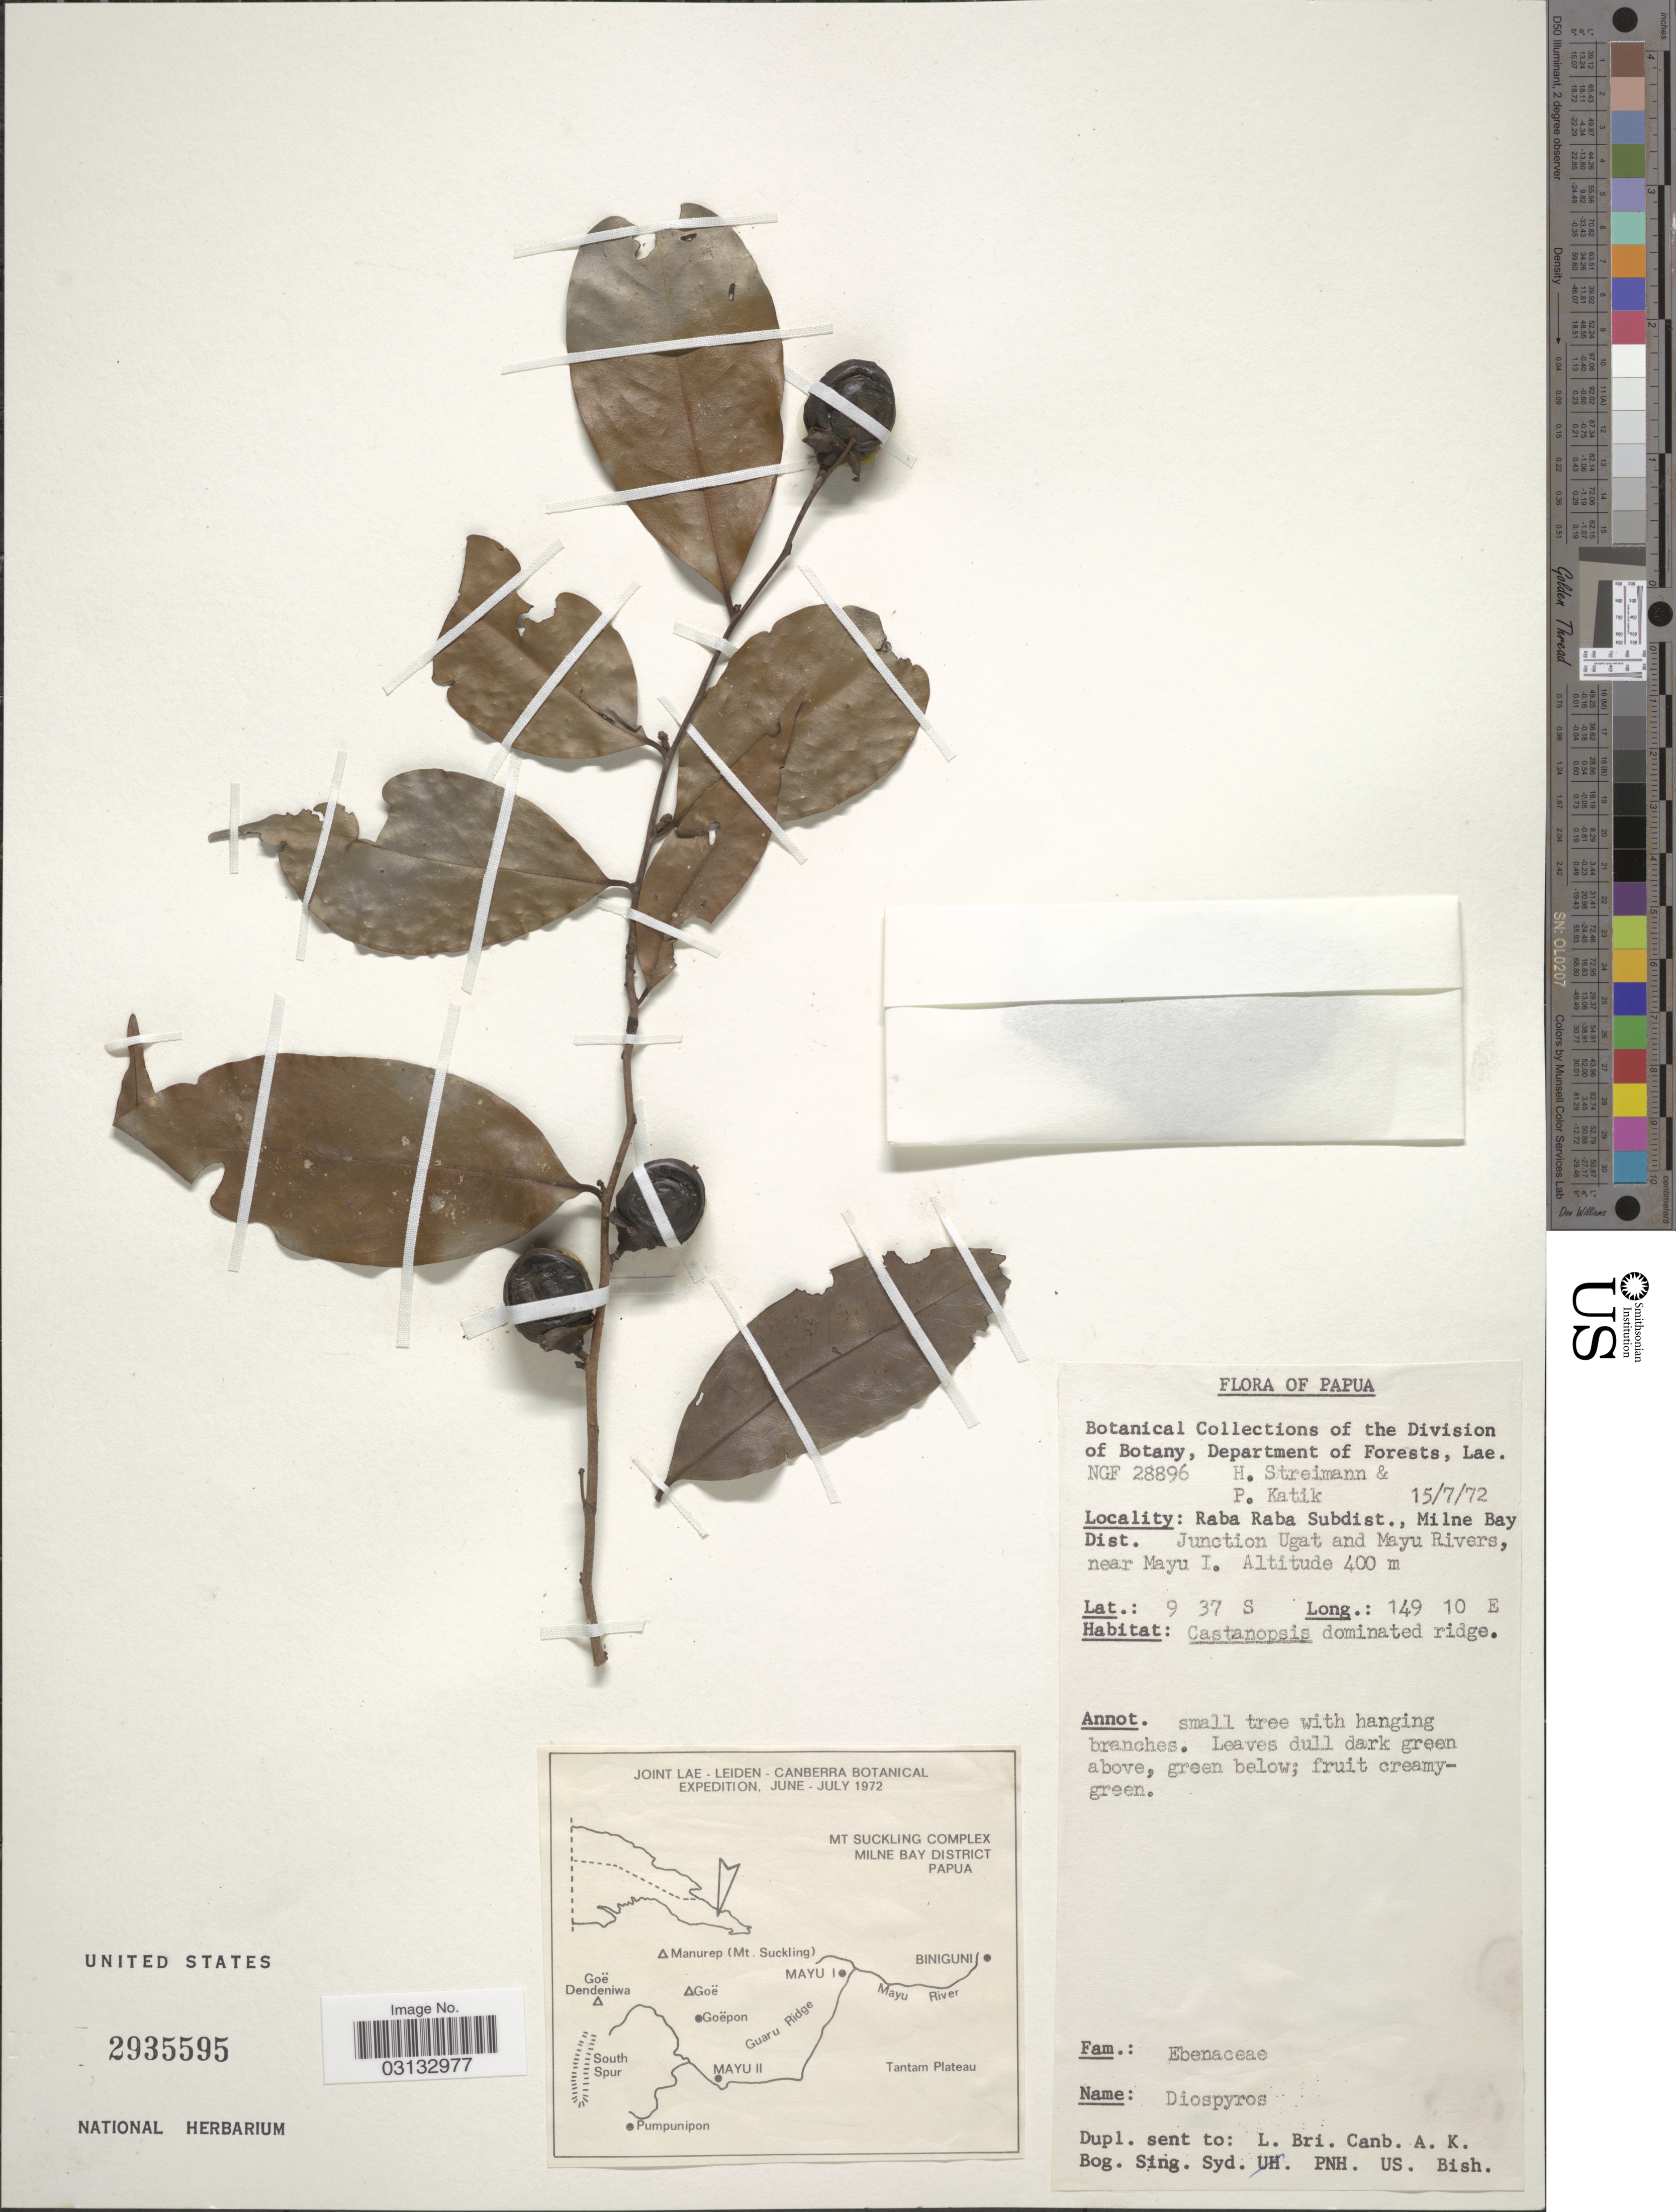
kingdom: Plantae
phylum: Tracheophyta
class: Magnoliopsida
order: Ericales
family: Ebenaceae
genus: Diospyros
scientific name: Diospyros sp.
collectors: H. Streimann & P. Katik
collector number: NGF28896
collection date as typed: Transcribed d/m/y: 15/7/72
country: Papua New Guinea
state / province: Milne Bay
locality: Papua, Raba Raba Subdist., Milne Bay, Dist. Junction Ugat and Mayu Rivers, near Mayu I.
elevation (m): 400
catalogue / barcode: US 2935595